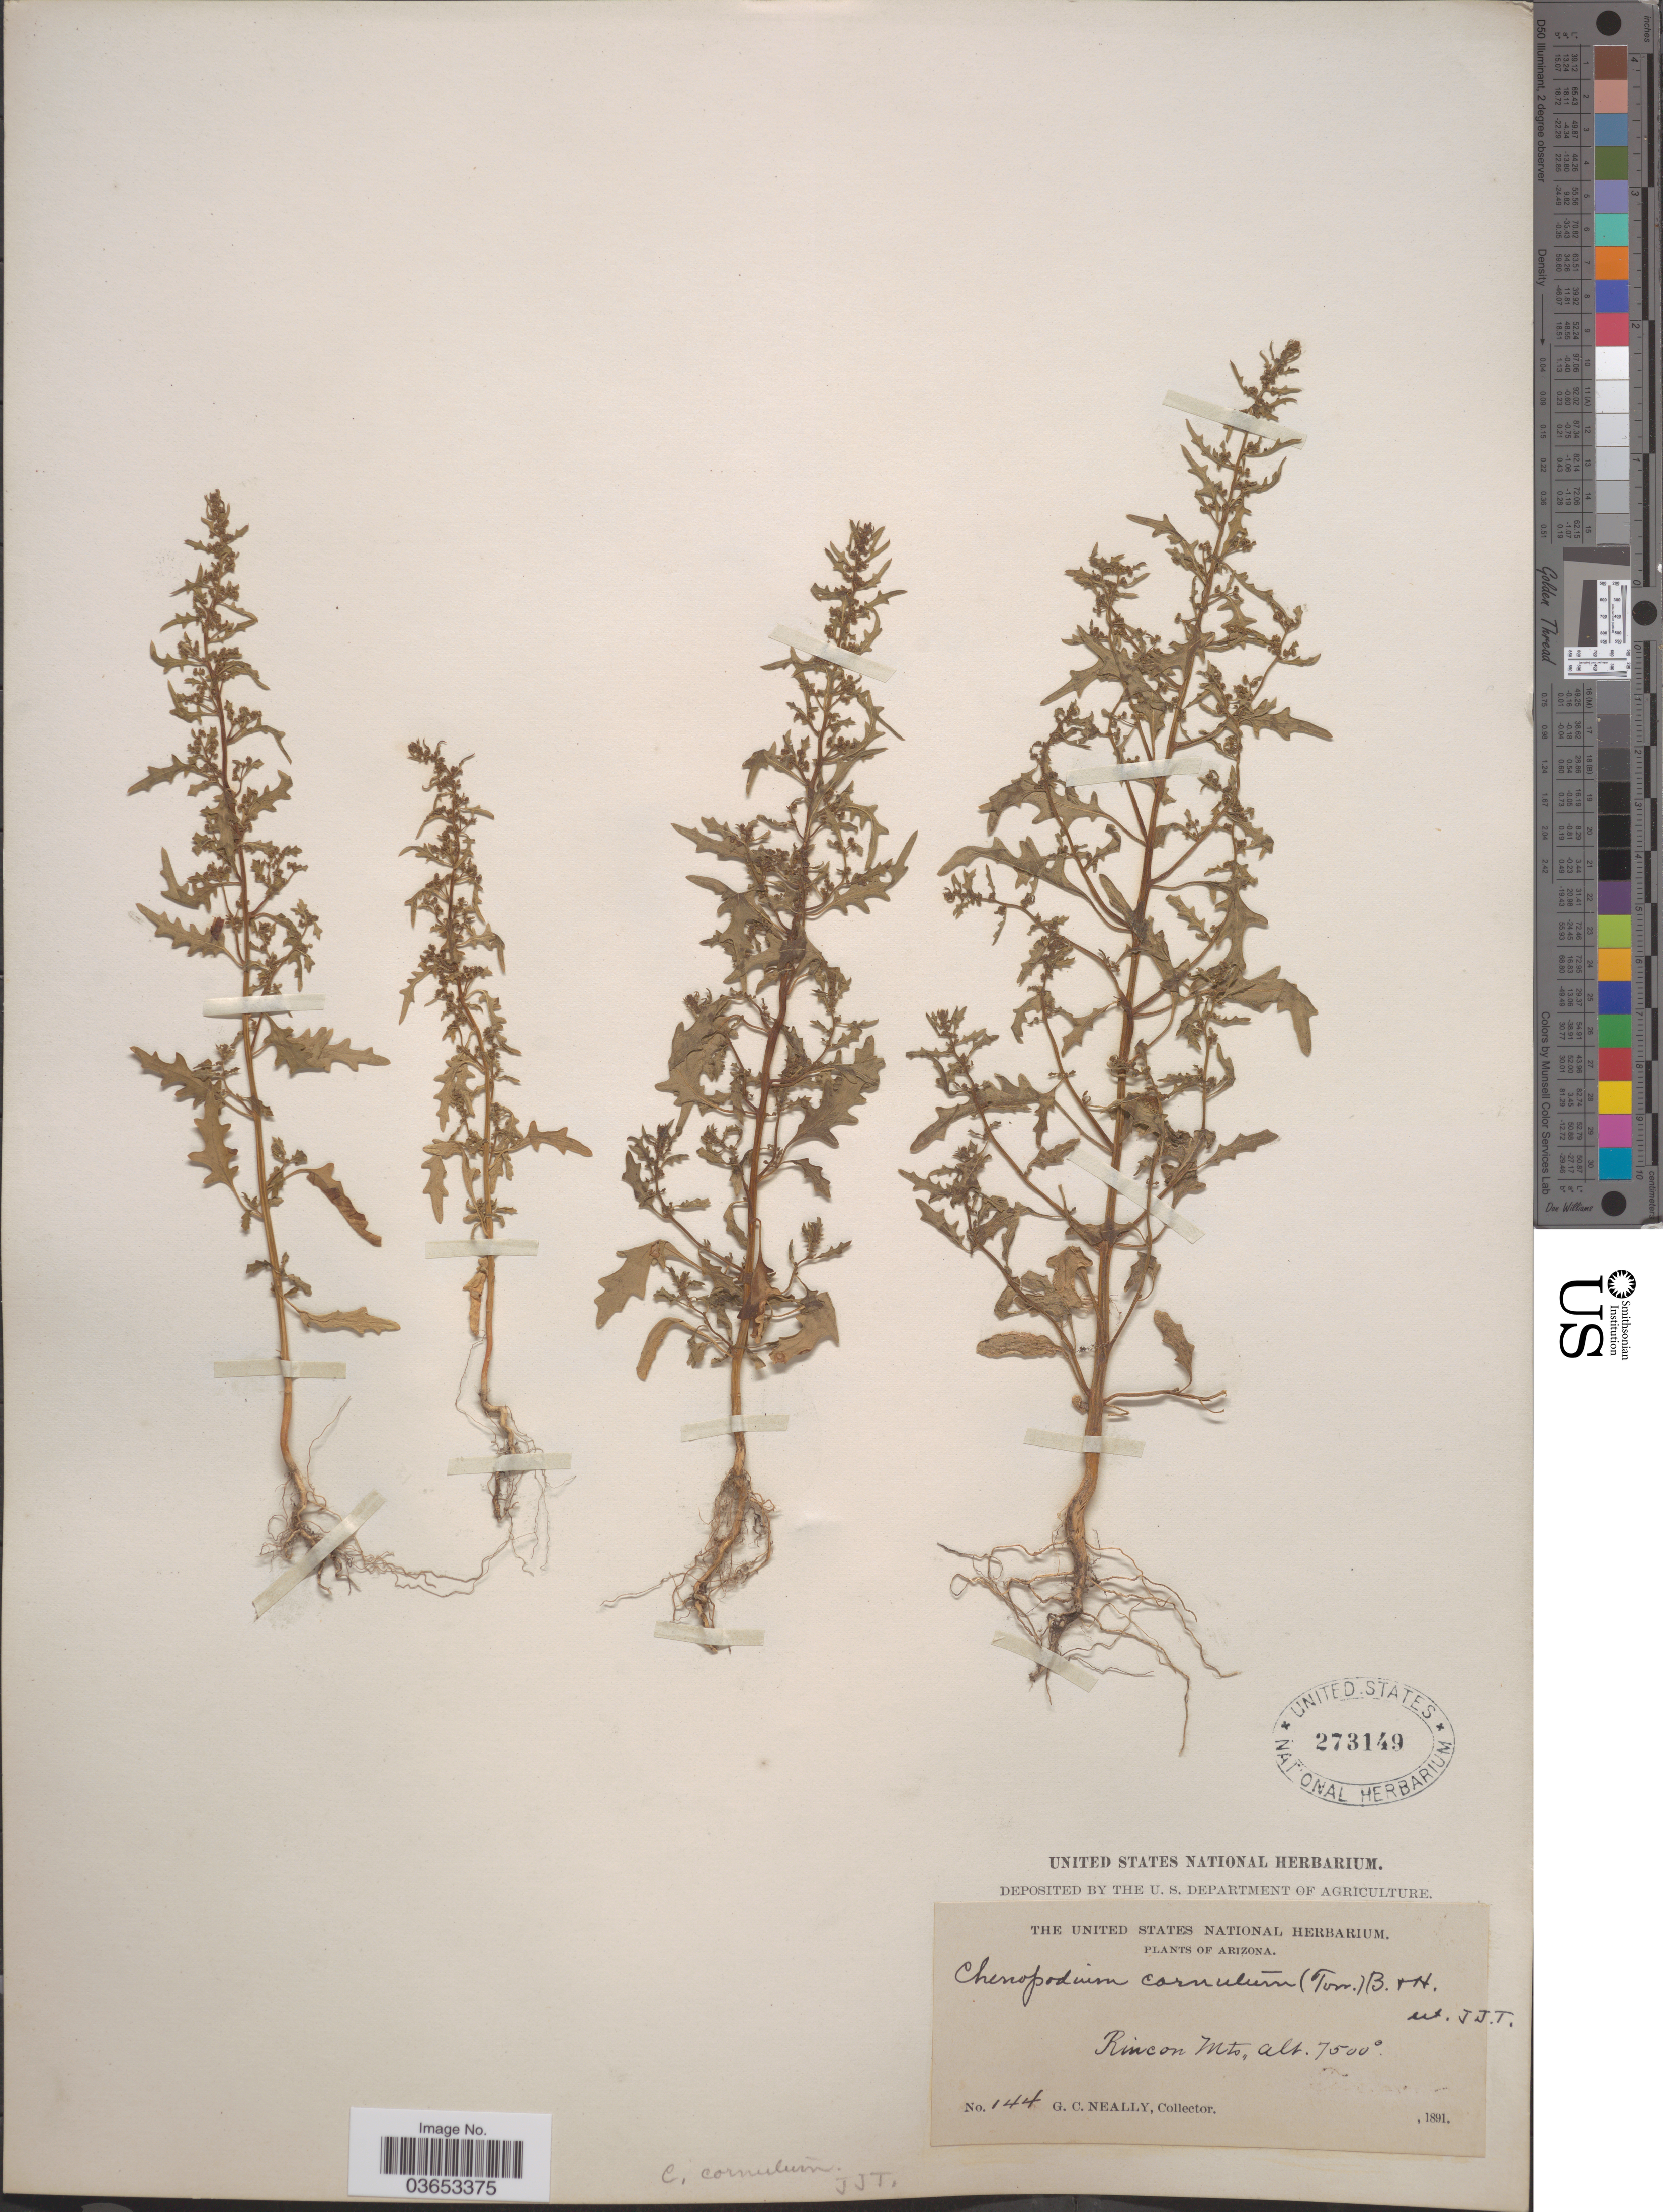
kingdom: Plantae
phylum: Tracheophyta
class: Magnoliopsida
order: Caryophyllales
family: Amaranthaceae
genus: Chenopodium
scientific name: Chenopodium incisum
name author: Poir.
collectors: G. Neally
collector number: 144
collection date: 1891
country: United States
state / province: Arizona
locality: Rincon Mts.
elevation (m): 2286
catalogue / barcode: US 273149